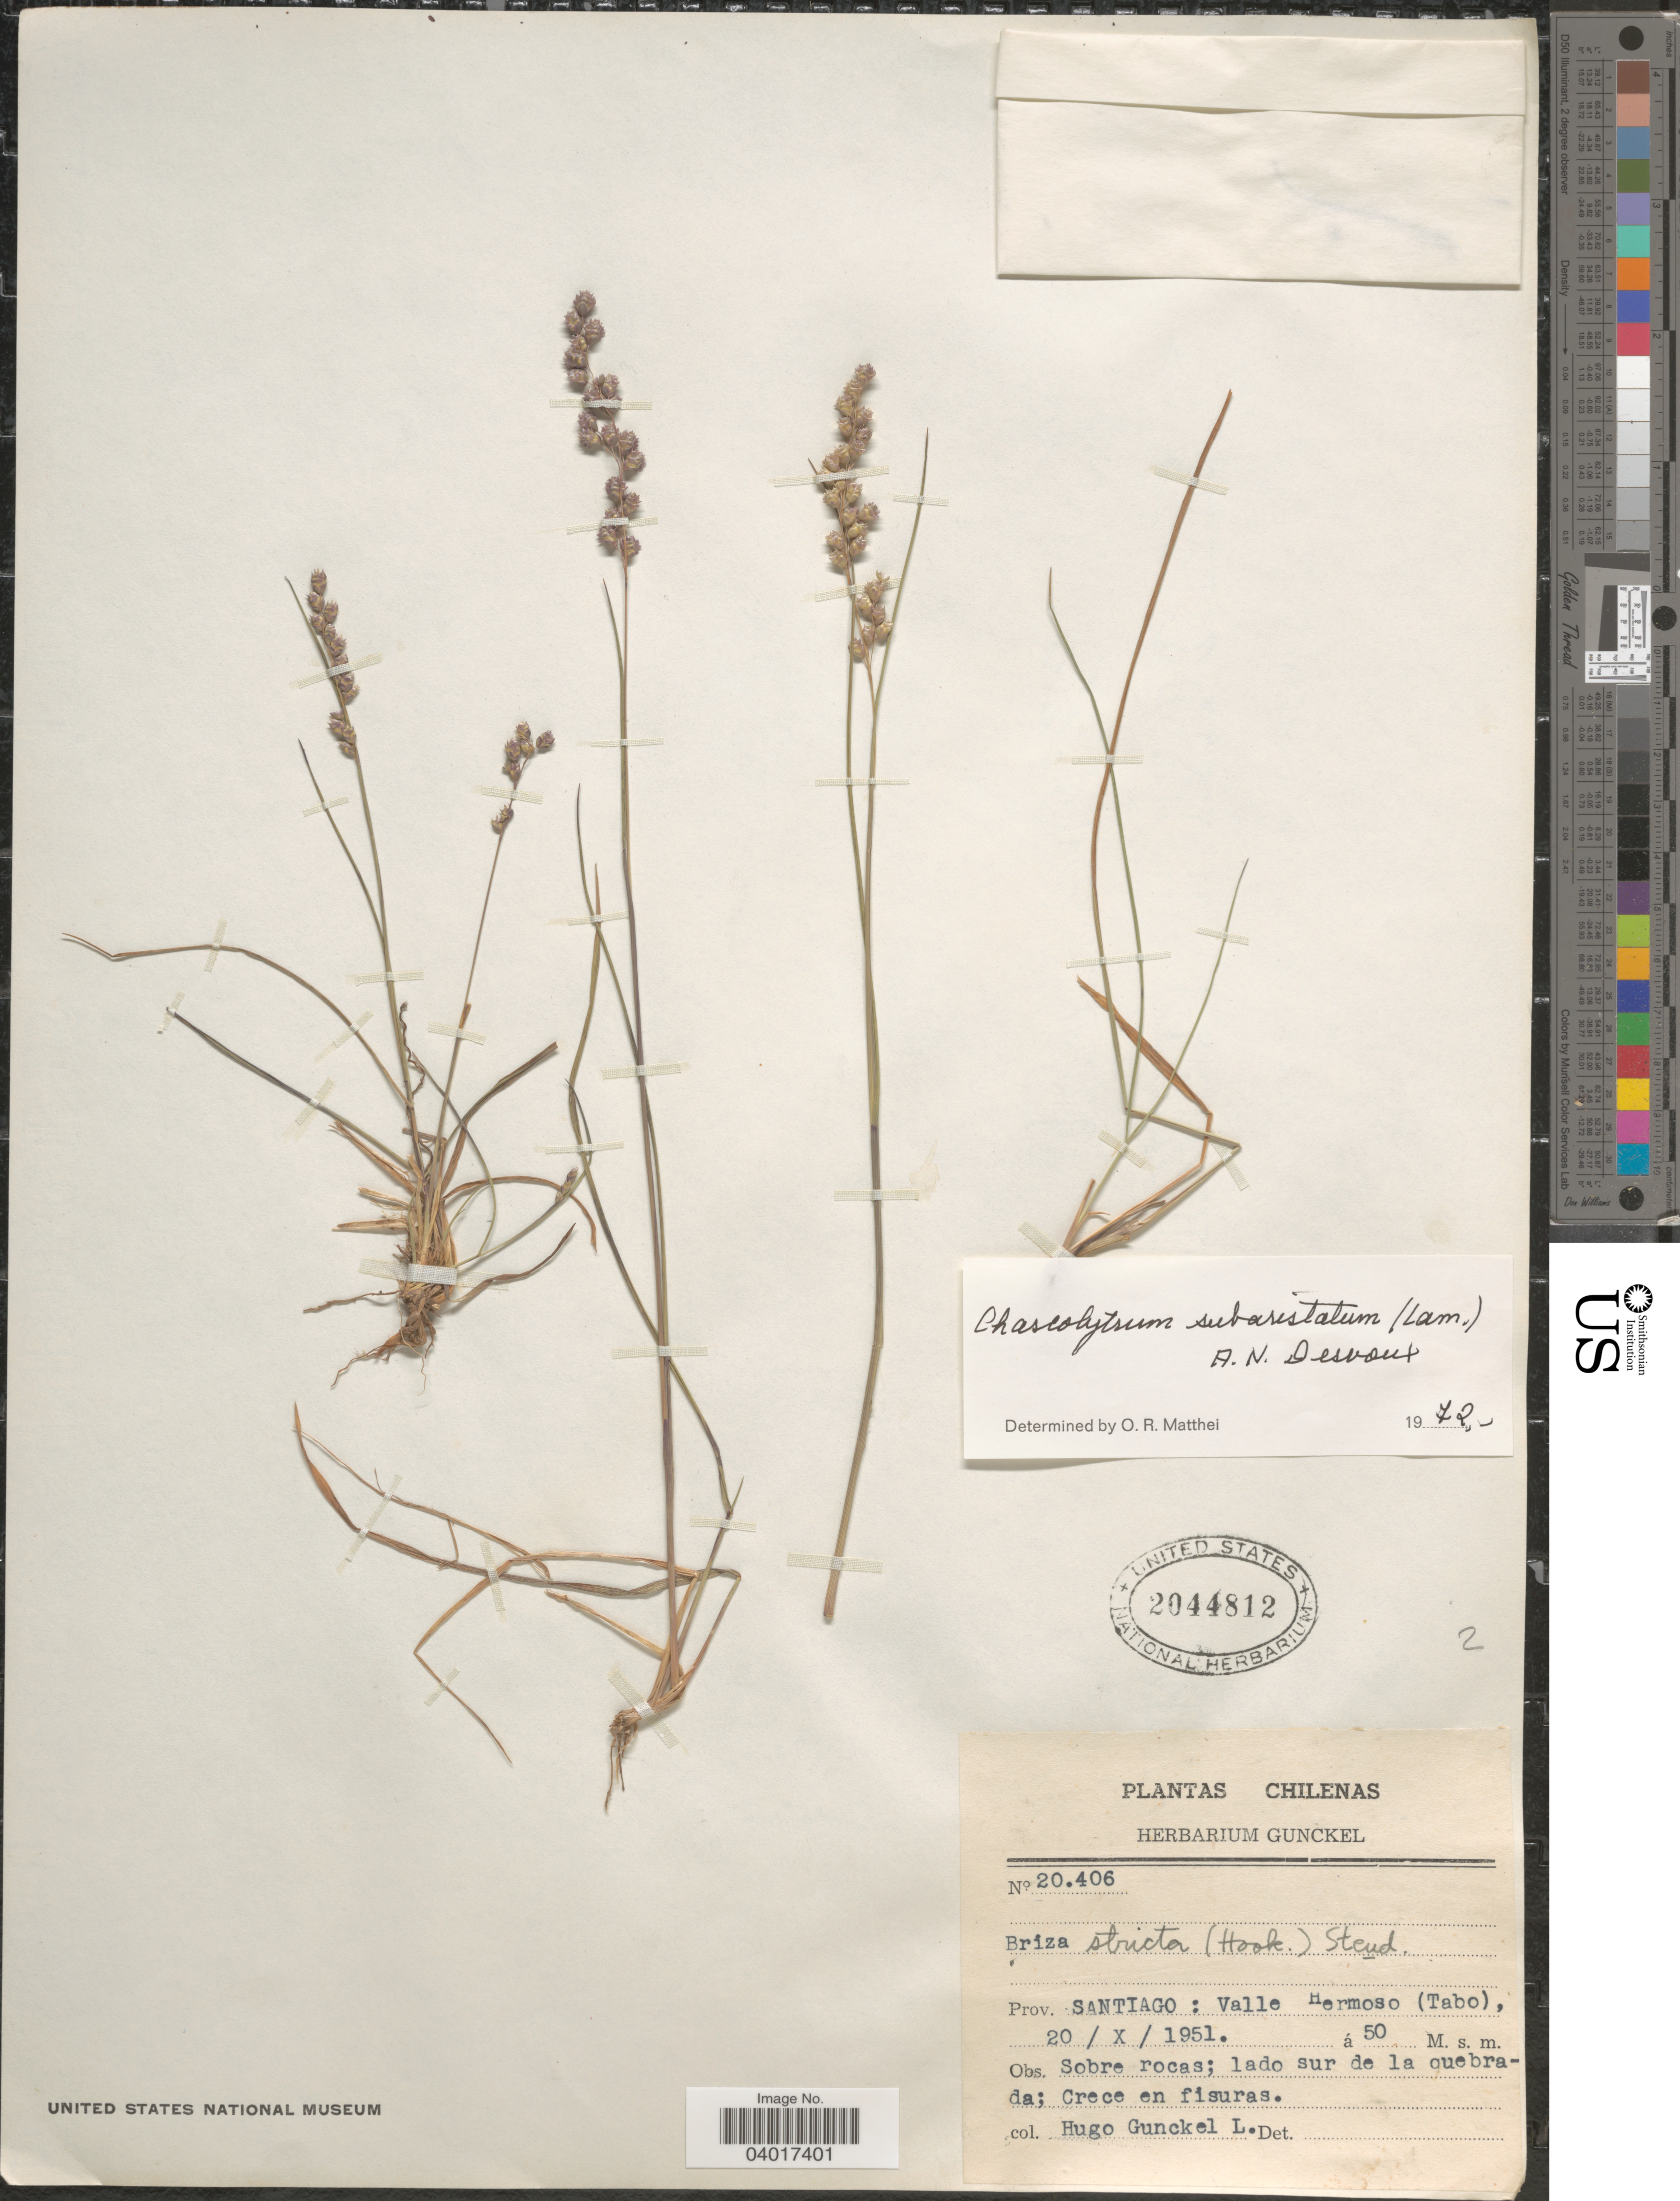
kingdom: Plantae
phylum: Tracheophyta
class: Liliopsida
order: Poales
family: Poaceae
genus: Chascolytrum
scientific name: Chascolytrum subaristatum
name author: (Lam.) Desv.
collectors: H. Gunckel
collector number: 20406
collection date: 1951-10-20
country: Chile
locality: Prov. Santiago: valle Hermoso (Tabo).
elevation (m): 50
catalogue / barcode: US 2044812